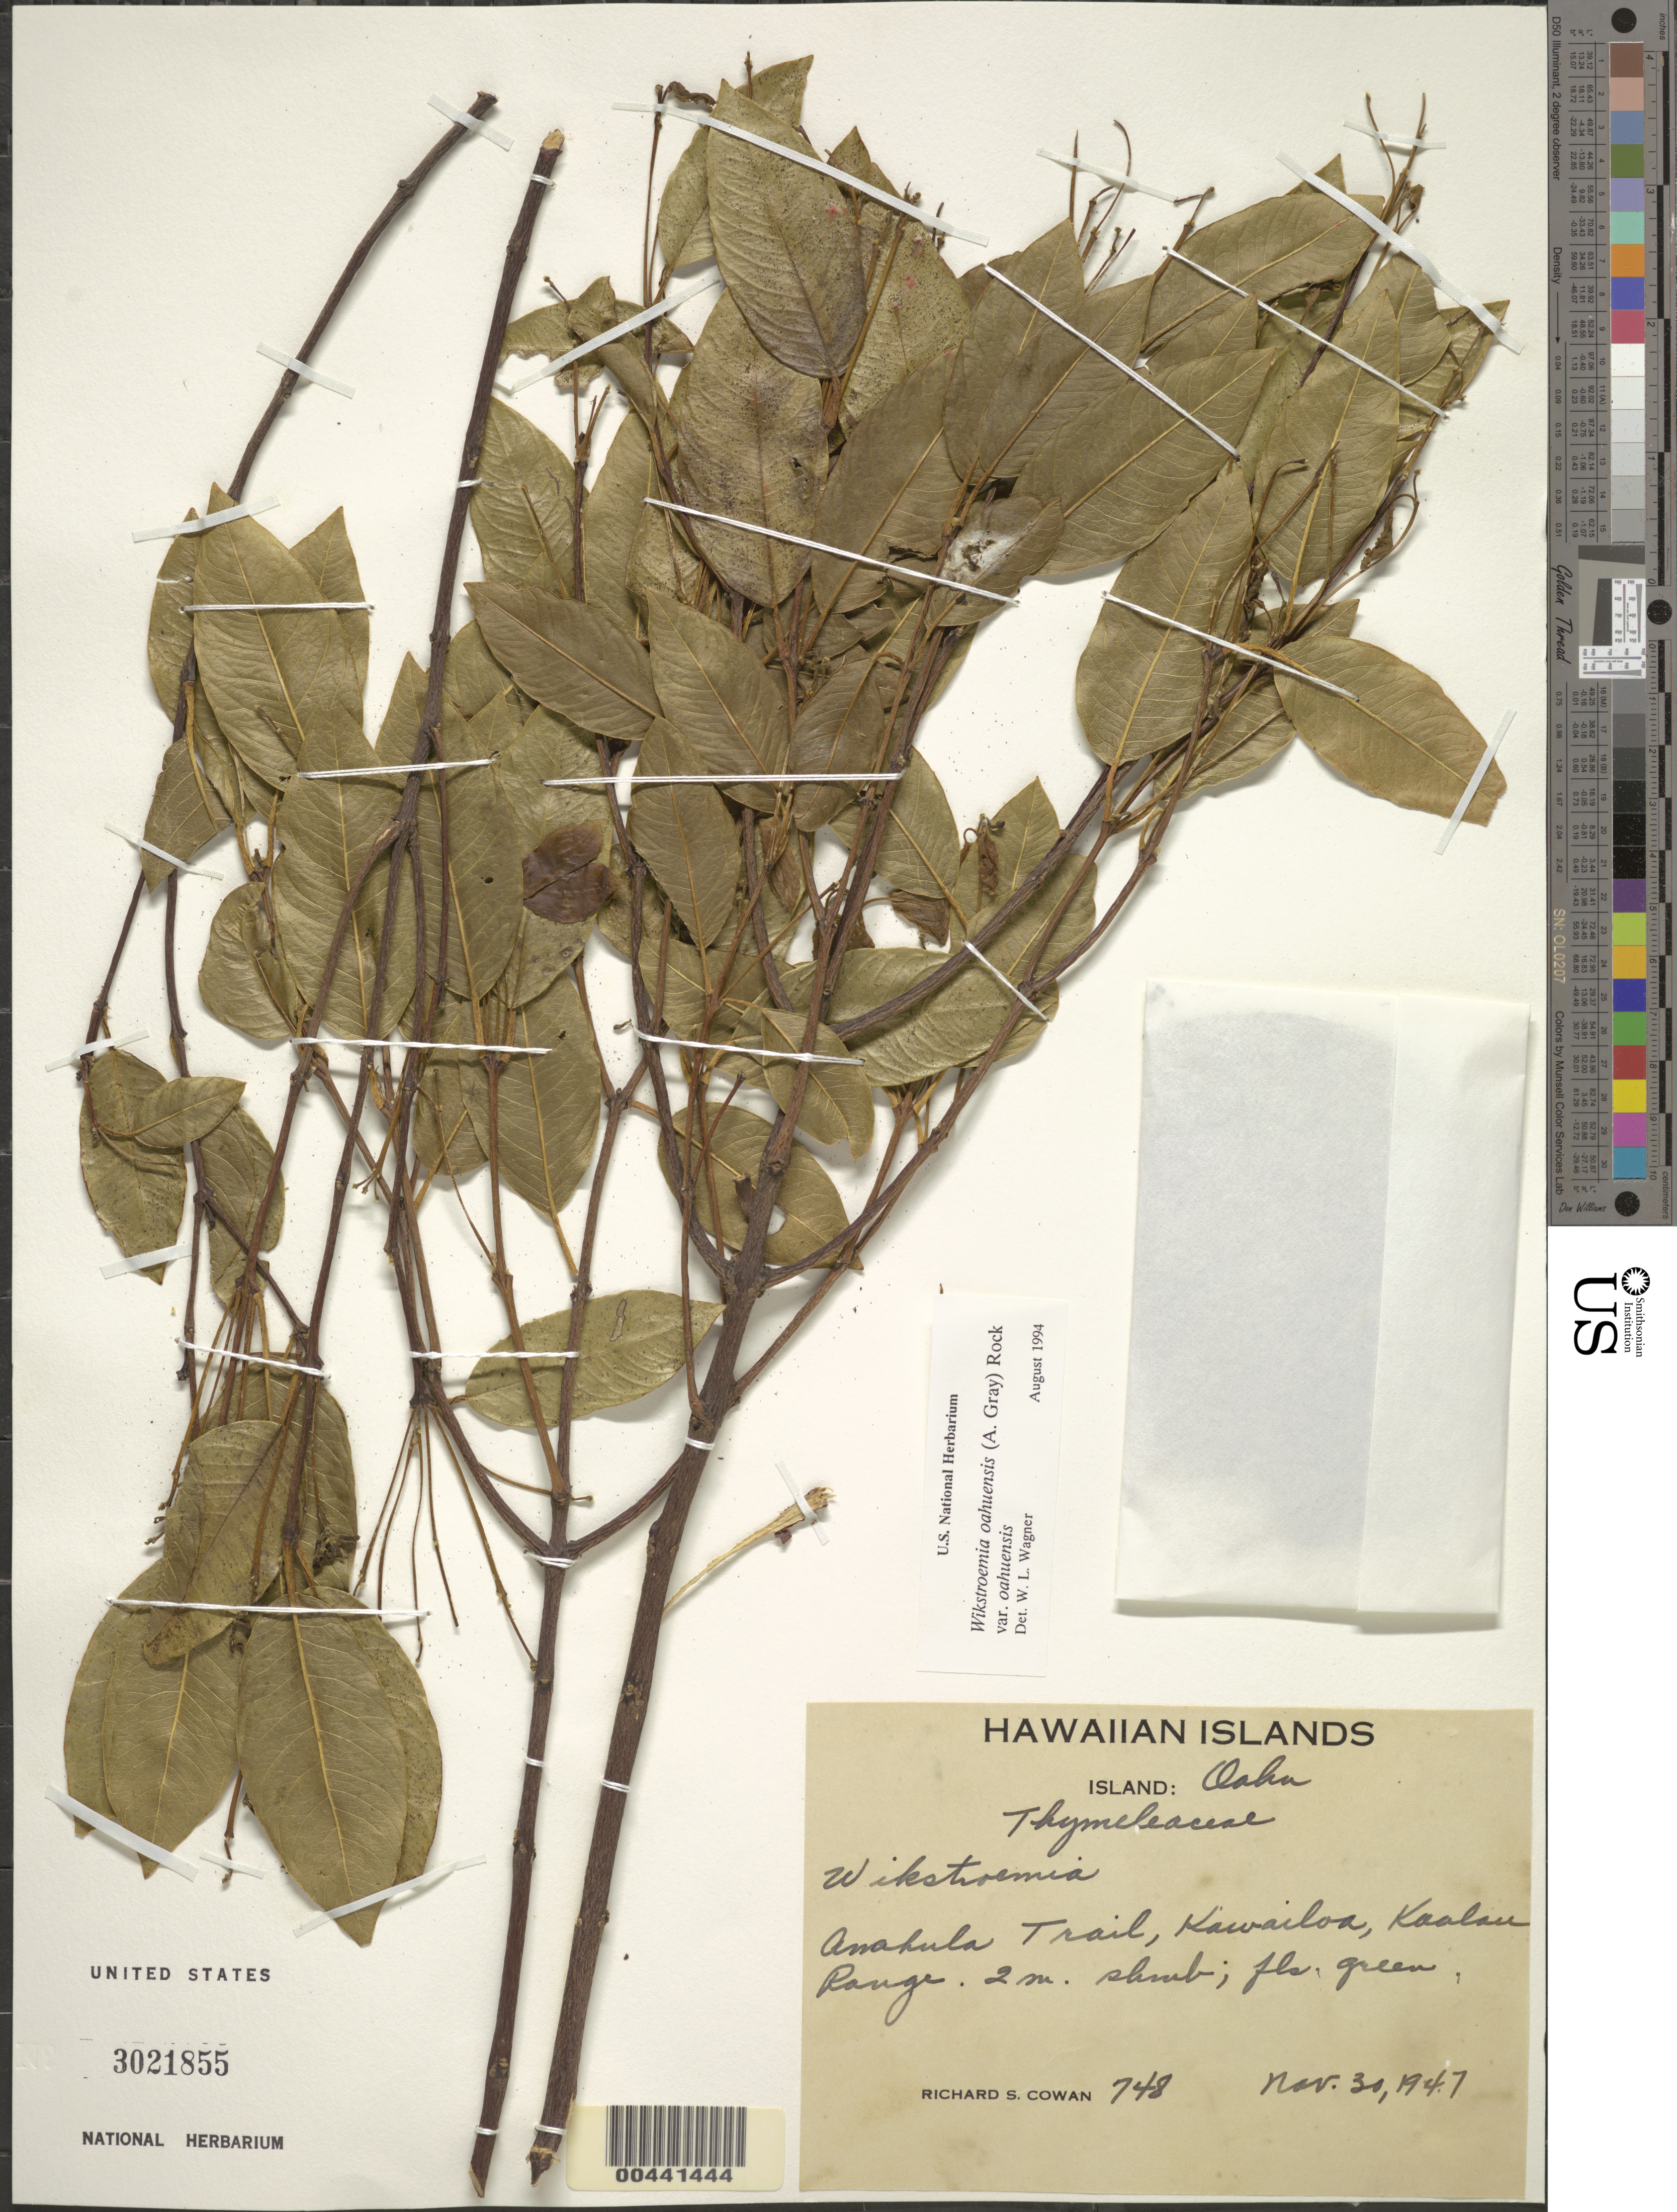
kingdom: Plantae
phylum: Tracheophyta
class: Magnoliopsida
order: Malvales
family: Thymelaeaceae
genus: Wikstroemia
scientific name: Wikstroemia oahuensis var. oahuensis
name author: (A. Gray) Rock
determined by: Wagner, W. L., (BOT), Smithsonian Institution - National Museum of Natural History (UNITED STATES)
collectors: R. S. Cowan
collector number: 748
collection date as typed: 30 Nov 1947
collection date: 1947-11-30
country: United States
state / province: Hawaii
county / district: Honolulu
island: Oahu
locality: Anahula Trail, Kawailoa, Koolau Range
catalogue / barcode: US 3021855